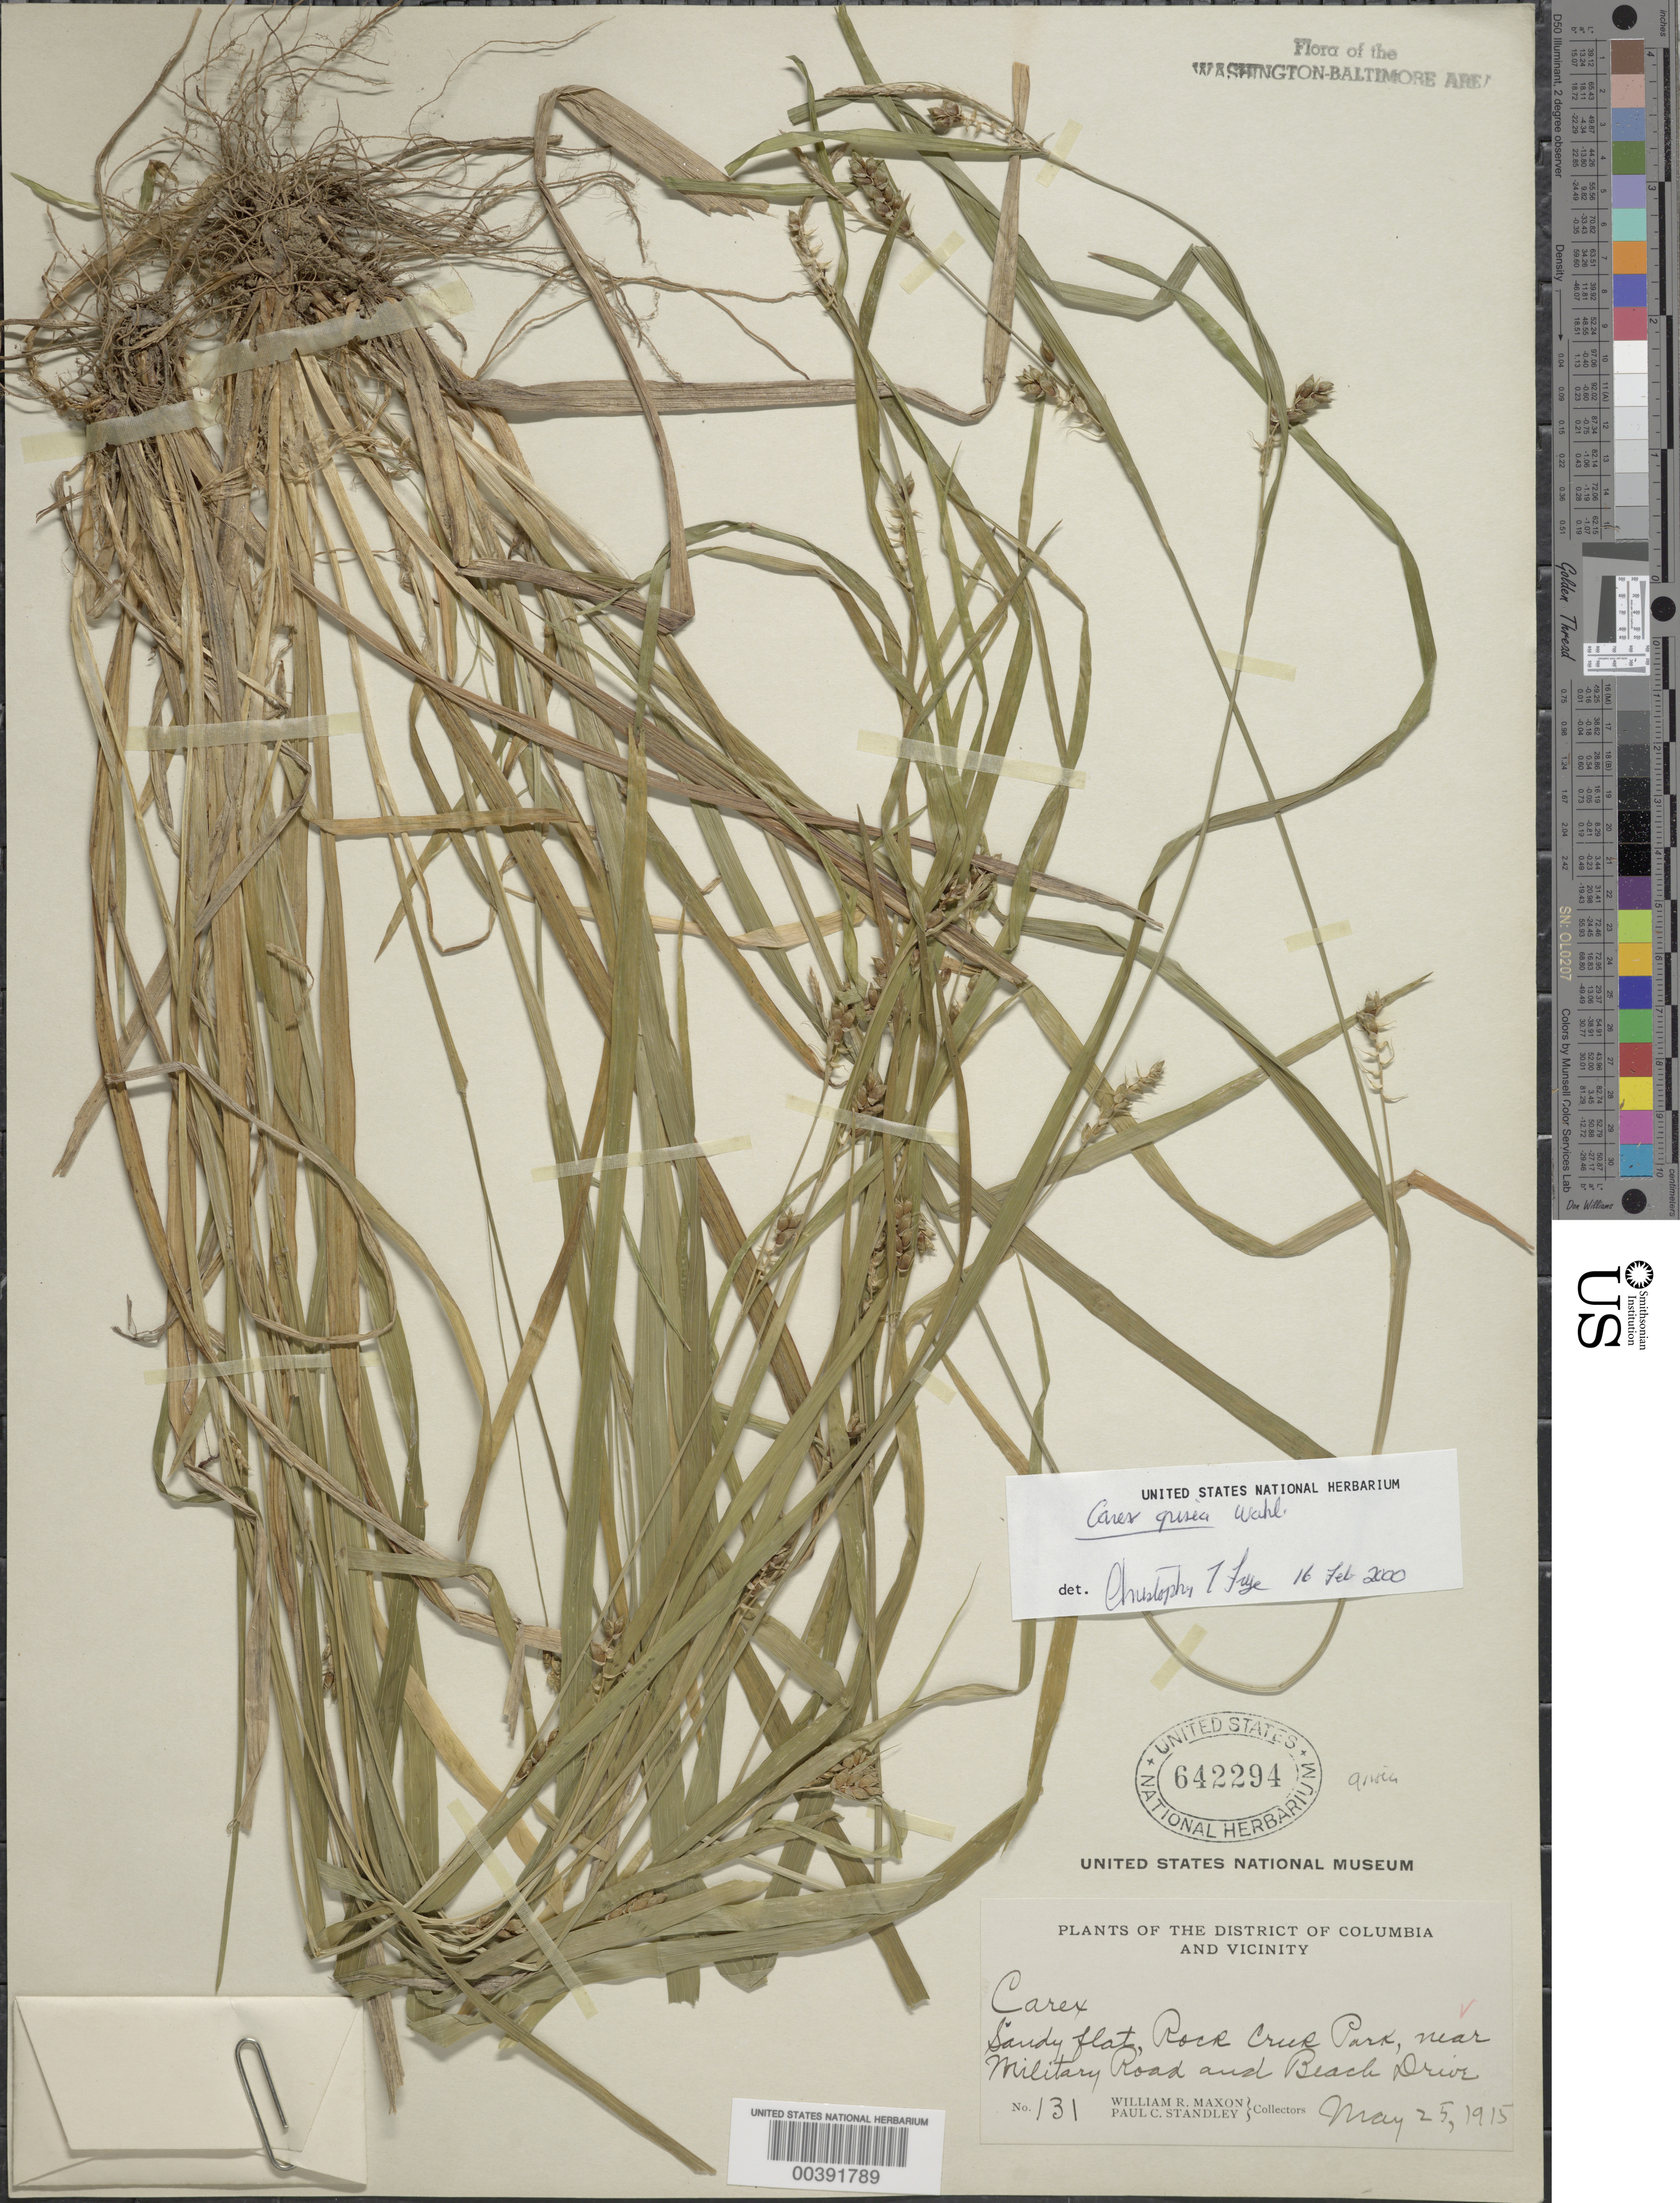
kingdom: Plantae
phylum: Tracheophyta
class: Liliopsida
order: Poales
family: Cyperaceae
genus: Carex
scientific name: Carex grisea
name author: Wahlenb.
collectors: W. R. Maxon & P. C. Standley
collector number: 131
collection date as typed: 25 May 1915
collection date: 1915-05-25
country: United States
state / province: District of Columbia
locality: Rock Creek Park near Military Rd. and Beach Dr. Rock Creek Park & vicinity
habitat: Sandy flat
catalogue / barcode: US 642294